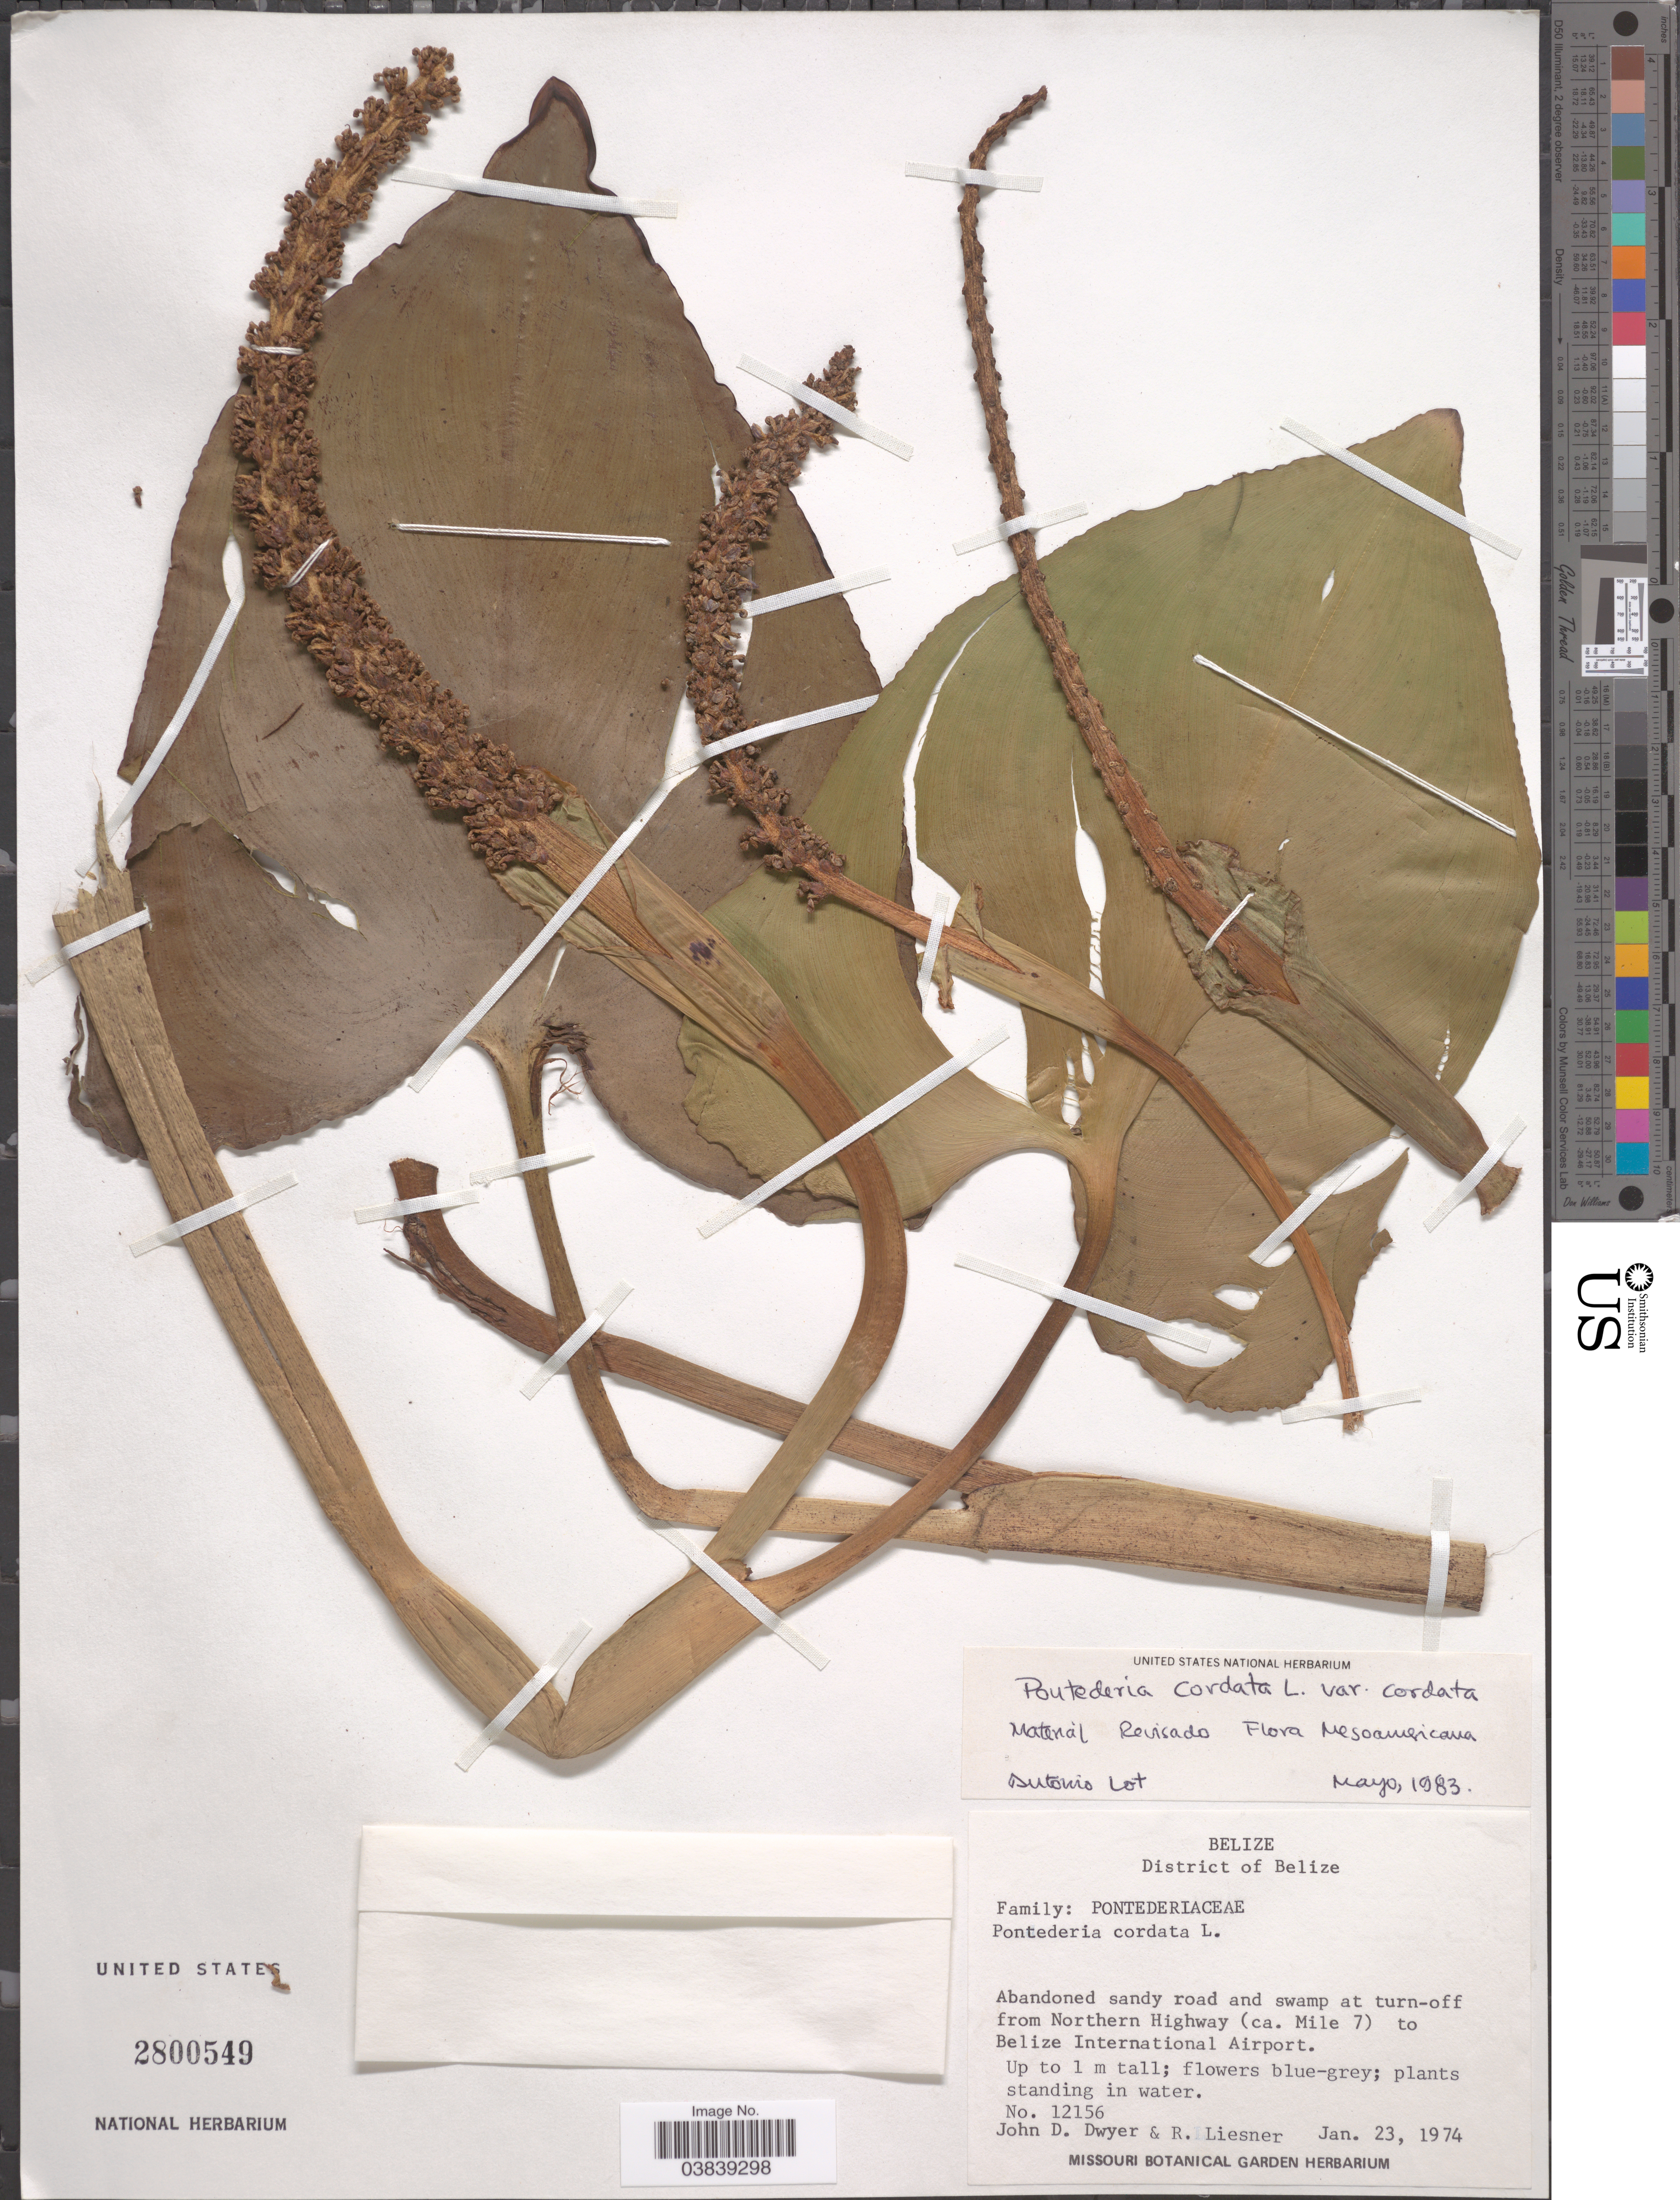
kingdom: Plantae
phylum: Tracheophyta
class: Liliopsida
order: Commelinales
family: Pontederiaceae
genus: Pontederia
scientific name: Pontederia cordata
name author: L.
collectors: J. D. Dwyer & R. L. Liesner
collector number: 12156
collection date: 1974-01-23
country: Belize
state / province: Belize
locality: District of Belize. Abandoned sandy road and swamp at turn-off from Northern Highway (ca. Mile 7) to Belize International Airport.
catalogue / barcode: US 2800549